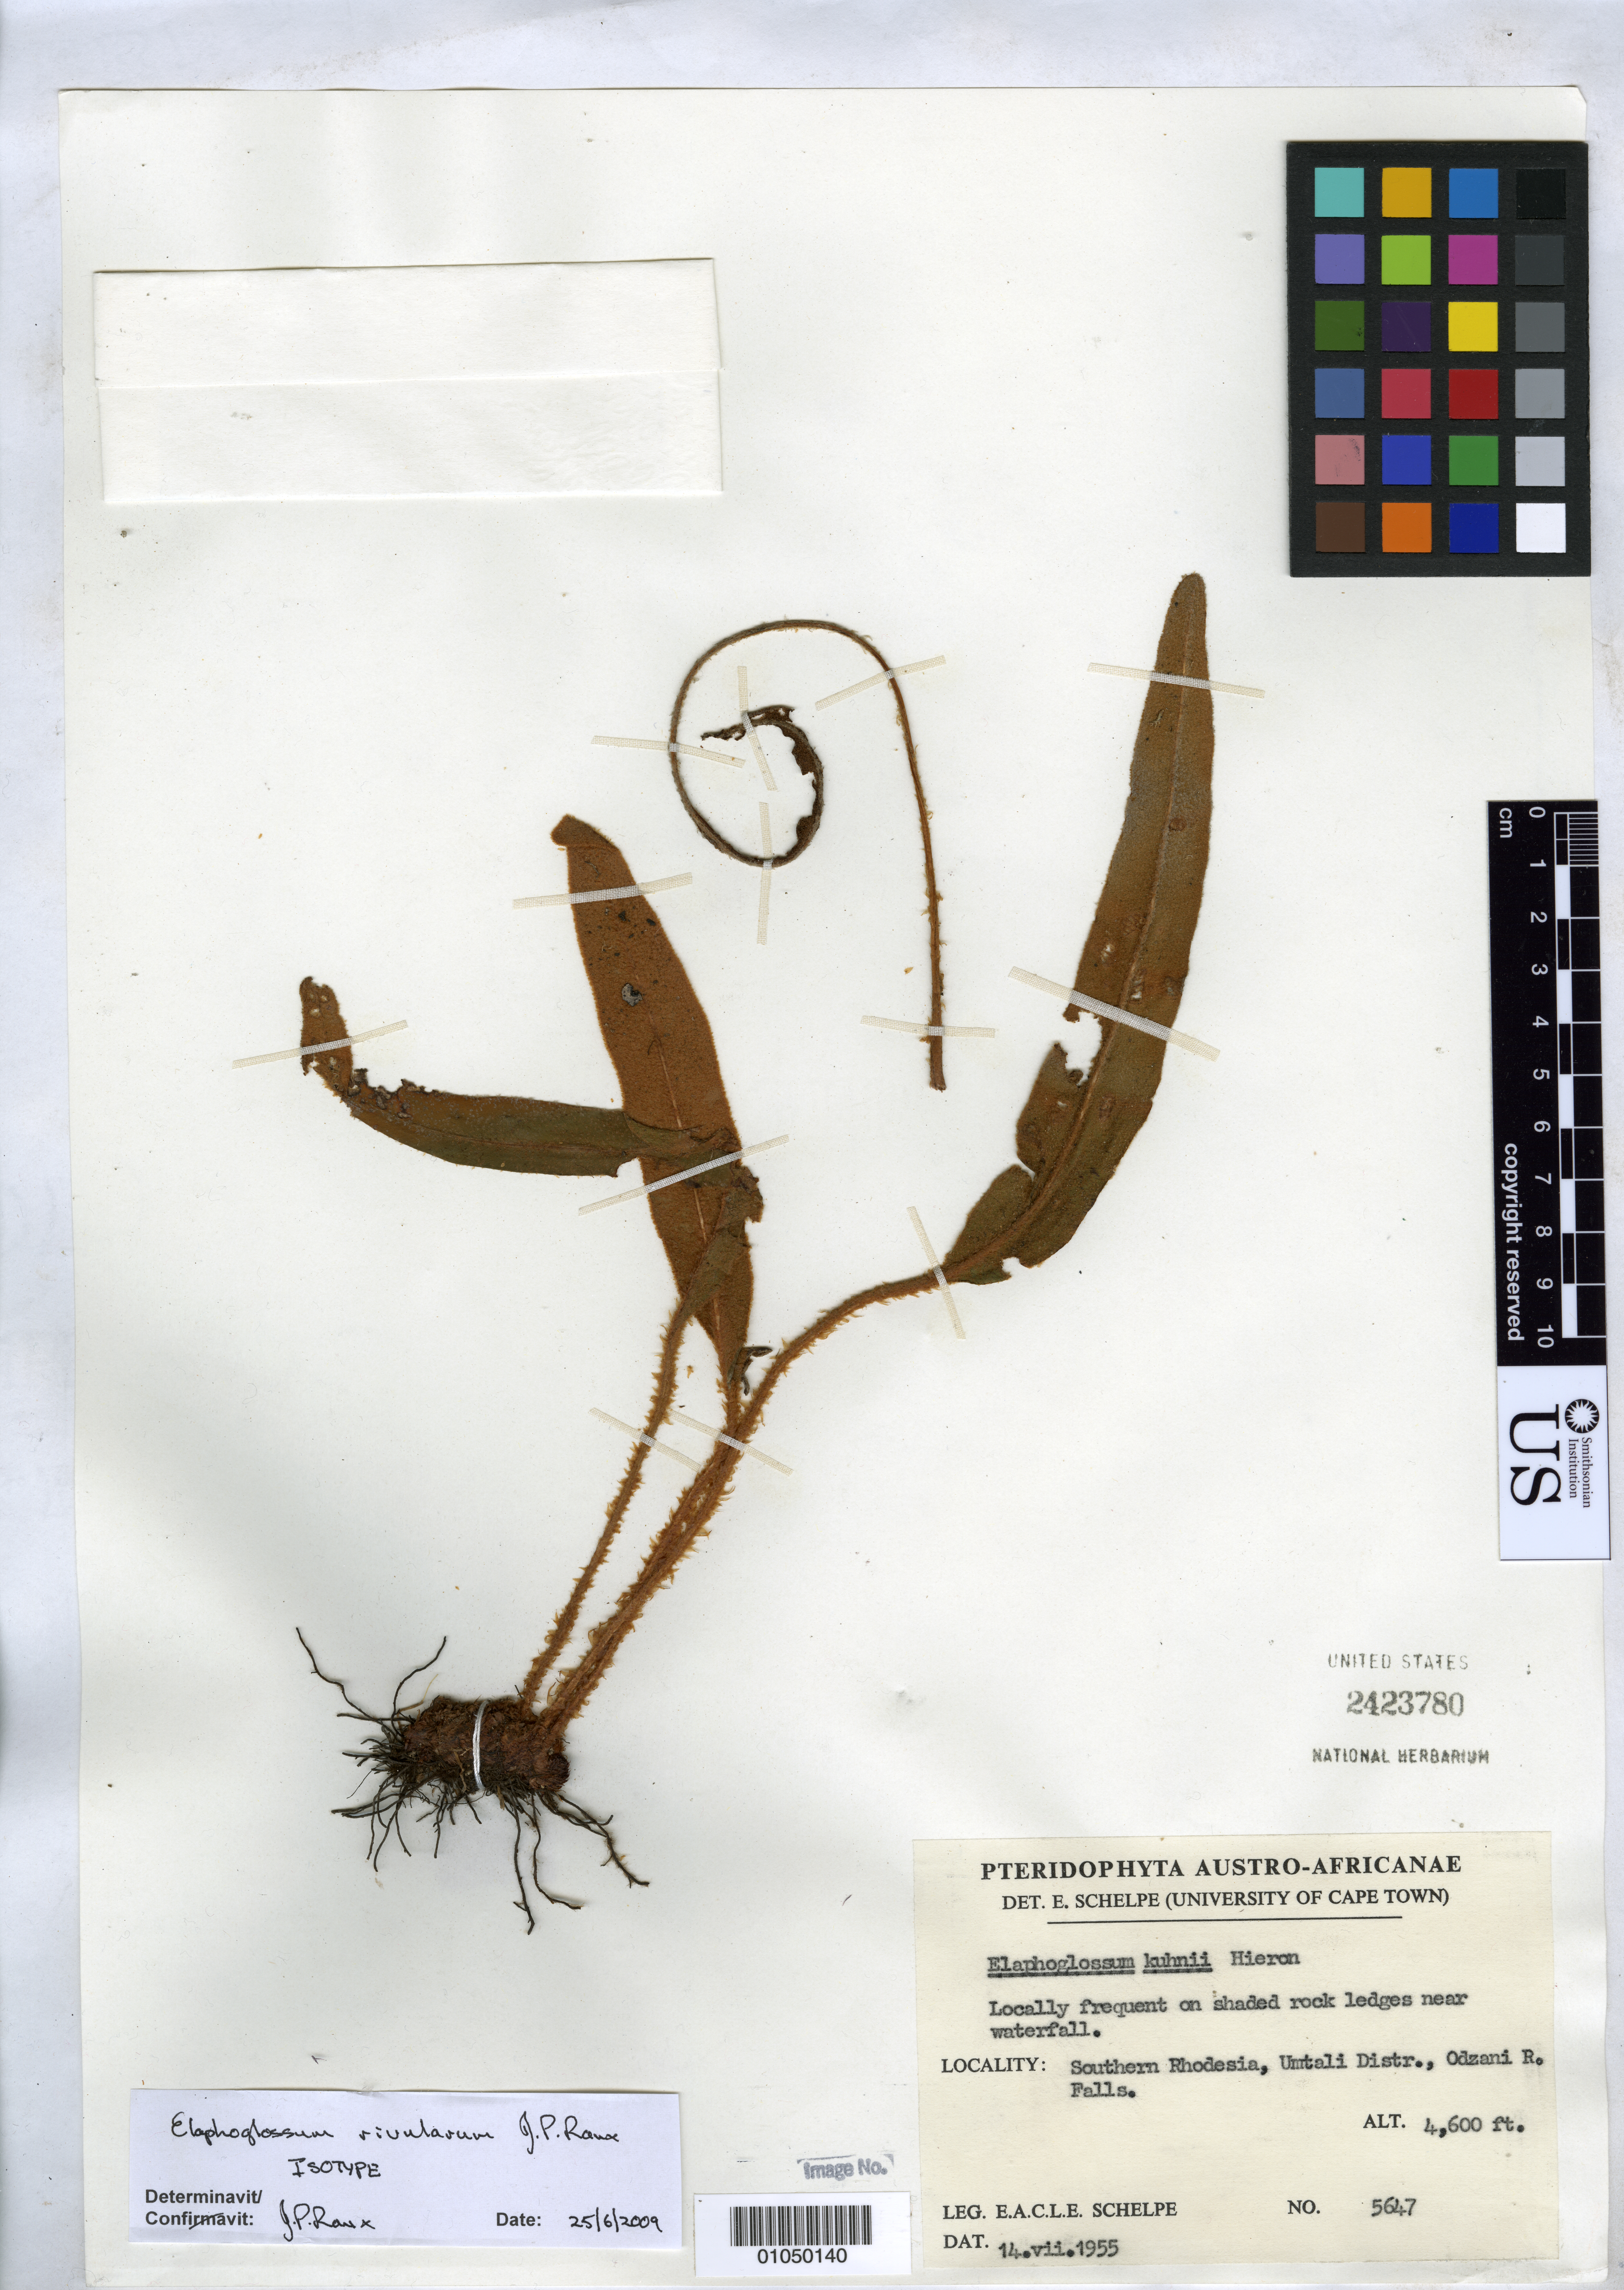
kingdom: Plantae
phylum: Tracheophyta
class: Polypodiopsida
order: Polypodiales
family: Dryopteridaceae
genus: Elaphoglossum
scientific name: Elaphoglossum rivularum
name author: J.P. Roux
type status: Isotype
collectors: E. A. C. L. E. Schelpe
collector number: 5647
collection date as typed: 14 Jul 1955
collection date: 1955-07-14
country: Zimbabwe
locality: Southern Rhodesia, Umtali Distr., Odzani R. Falls.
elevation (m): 1402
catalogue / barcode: US 2423780